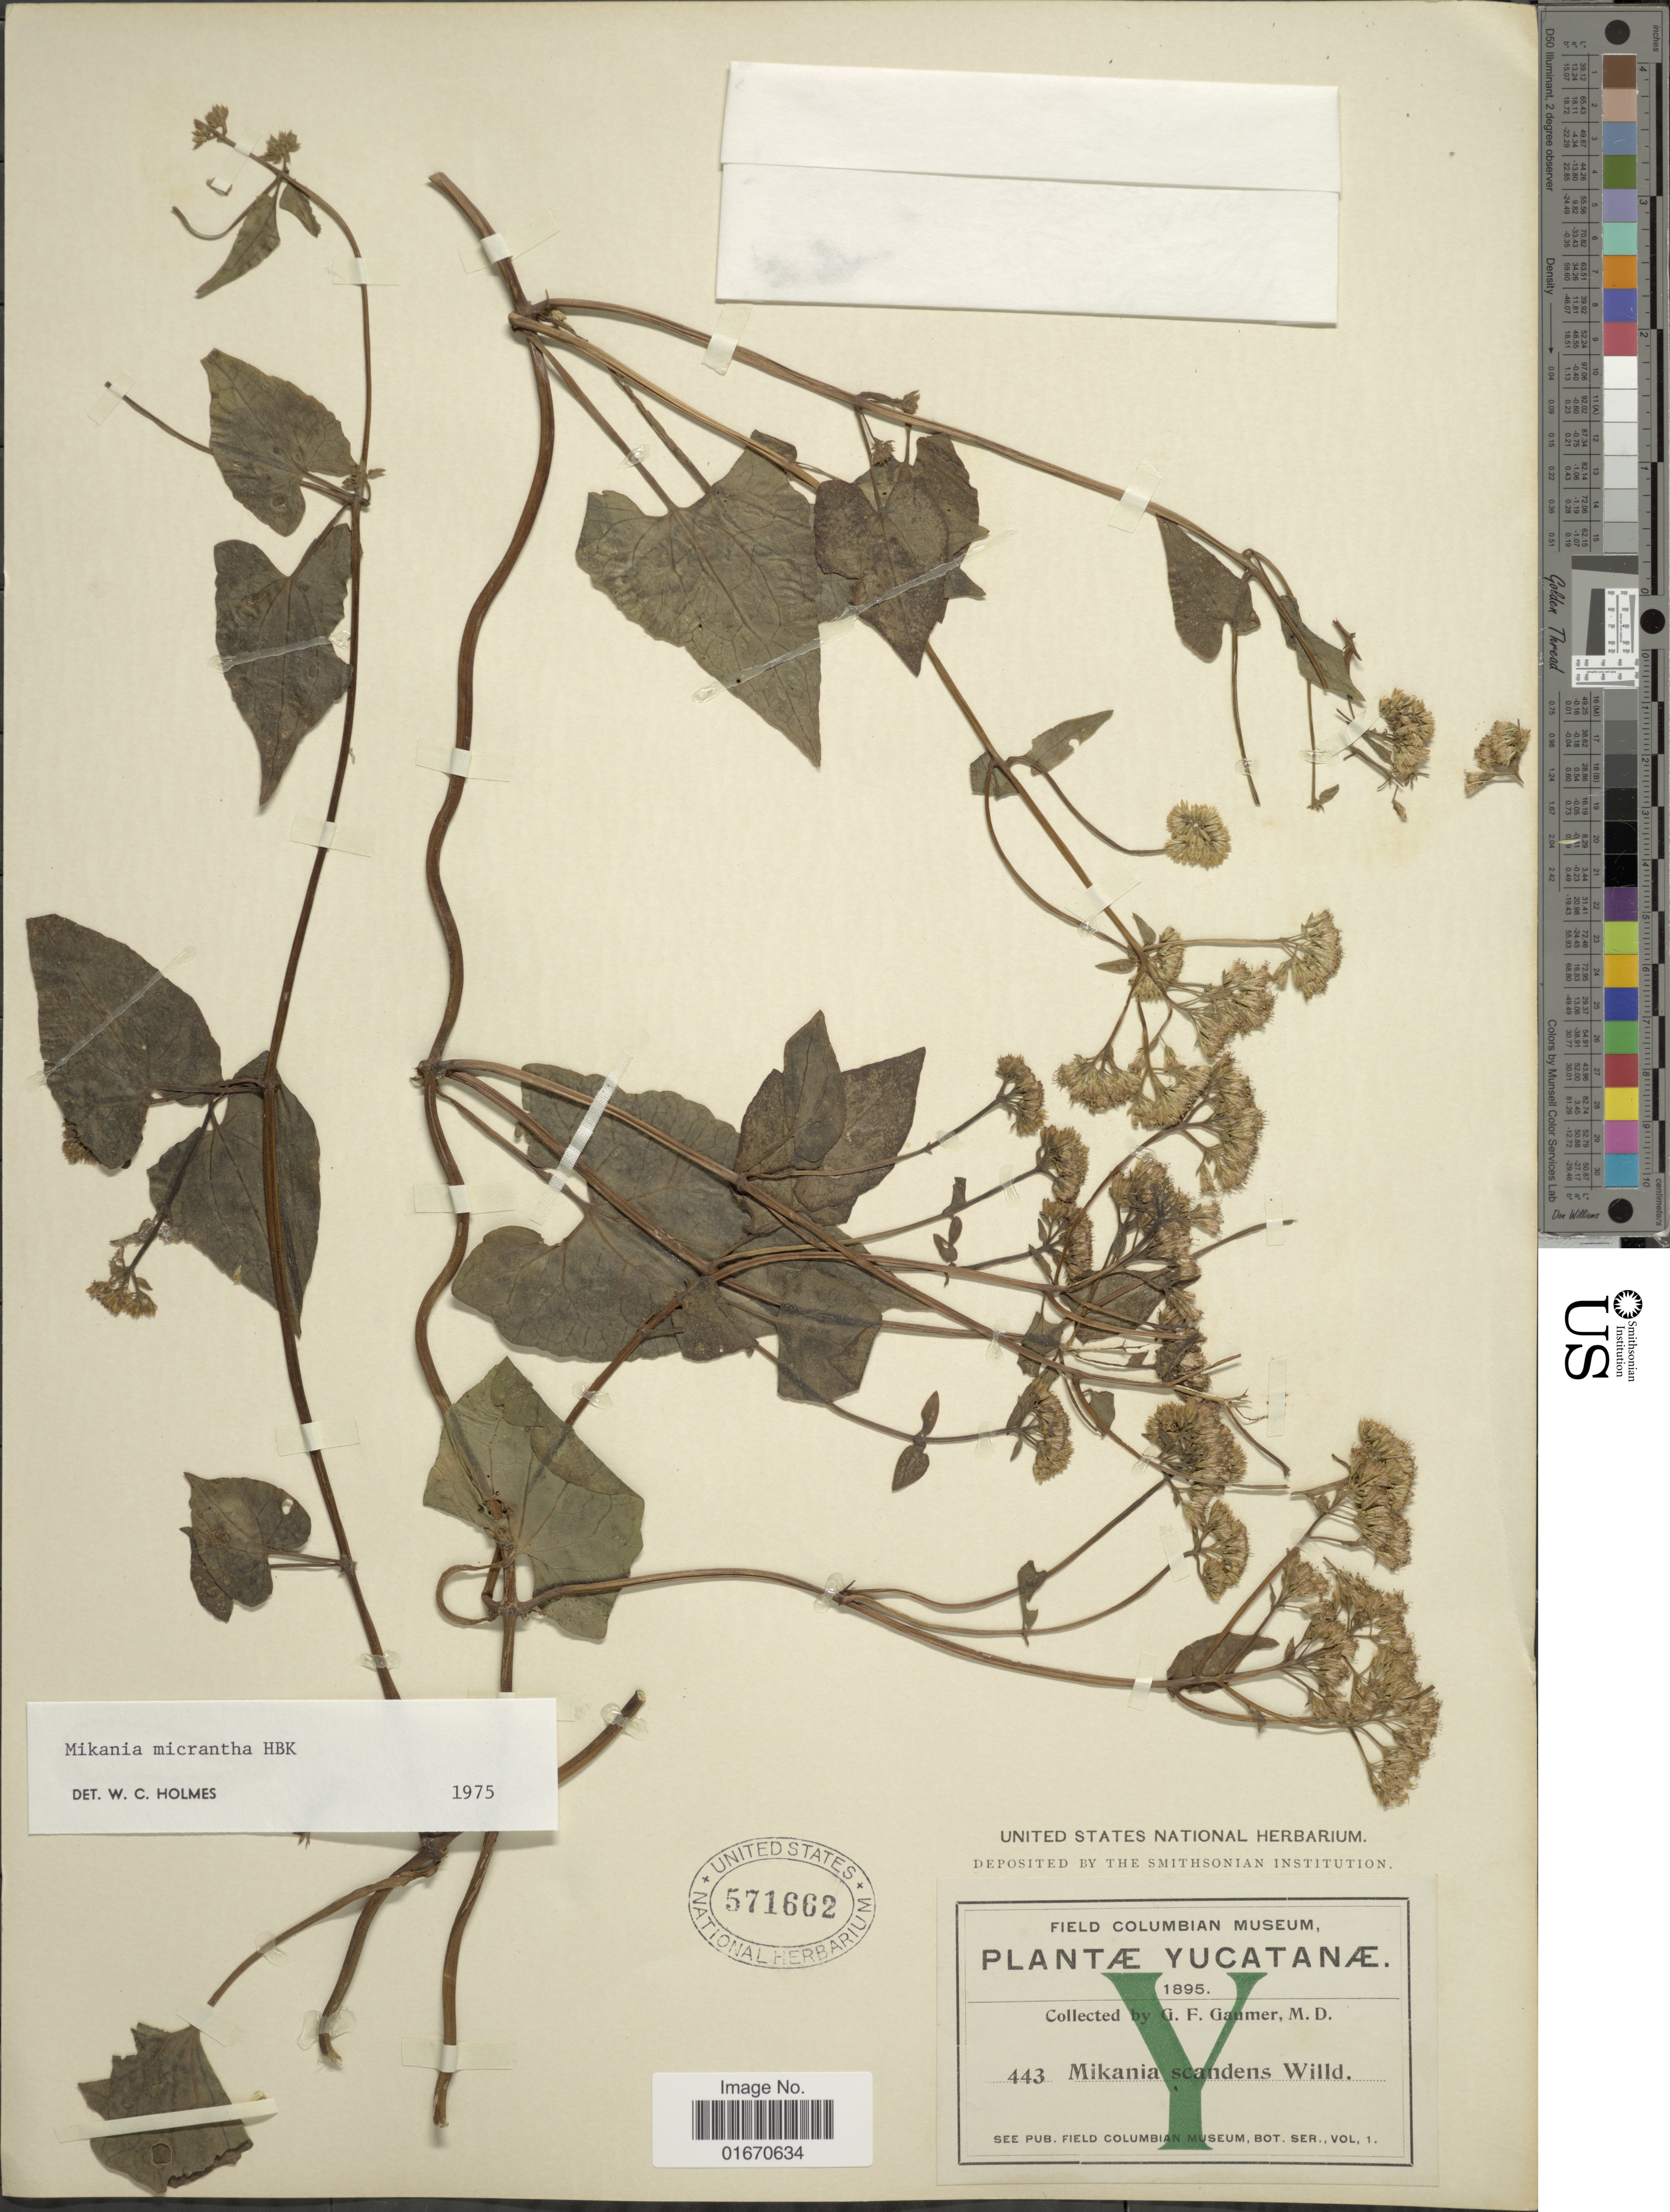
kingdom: Plantae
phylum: Tracheophyta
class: Magnoliopsida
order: Asterales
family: Asteraceae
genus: Mikania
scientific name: Mikania micrantha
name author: Kunth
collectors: G. F. Gaumer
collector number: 443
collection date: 1895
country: Mexico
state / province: Yucatán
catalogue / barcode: US 571662